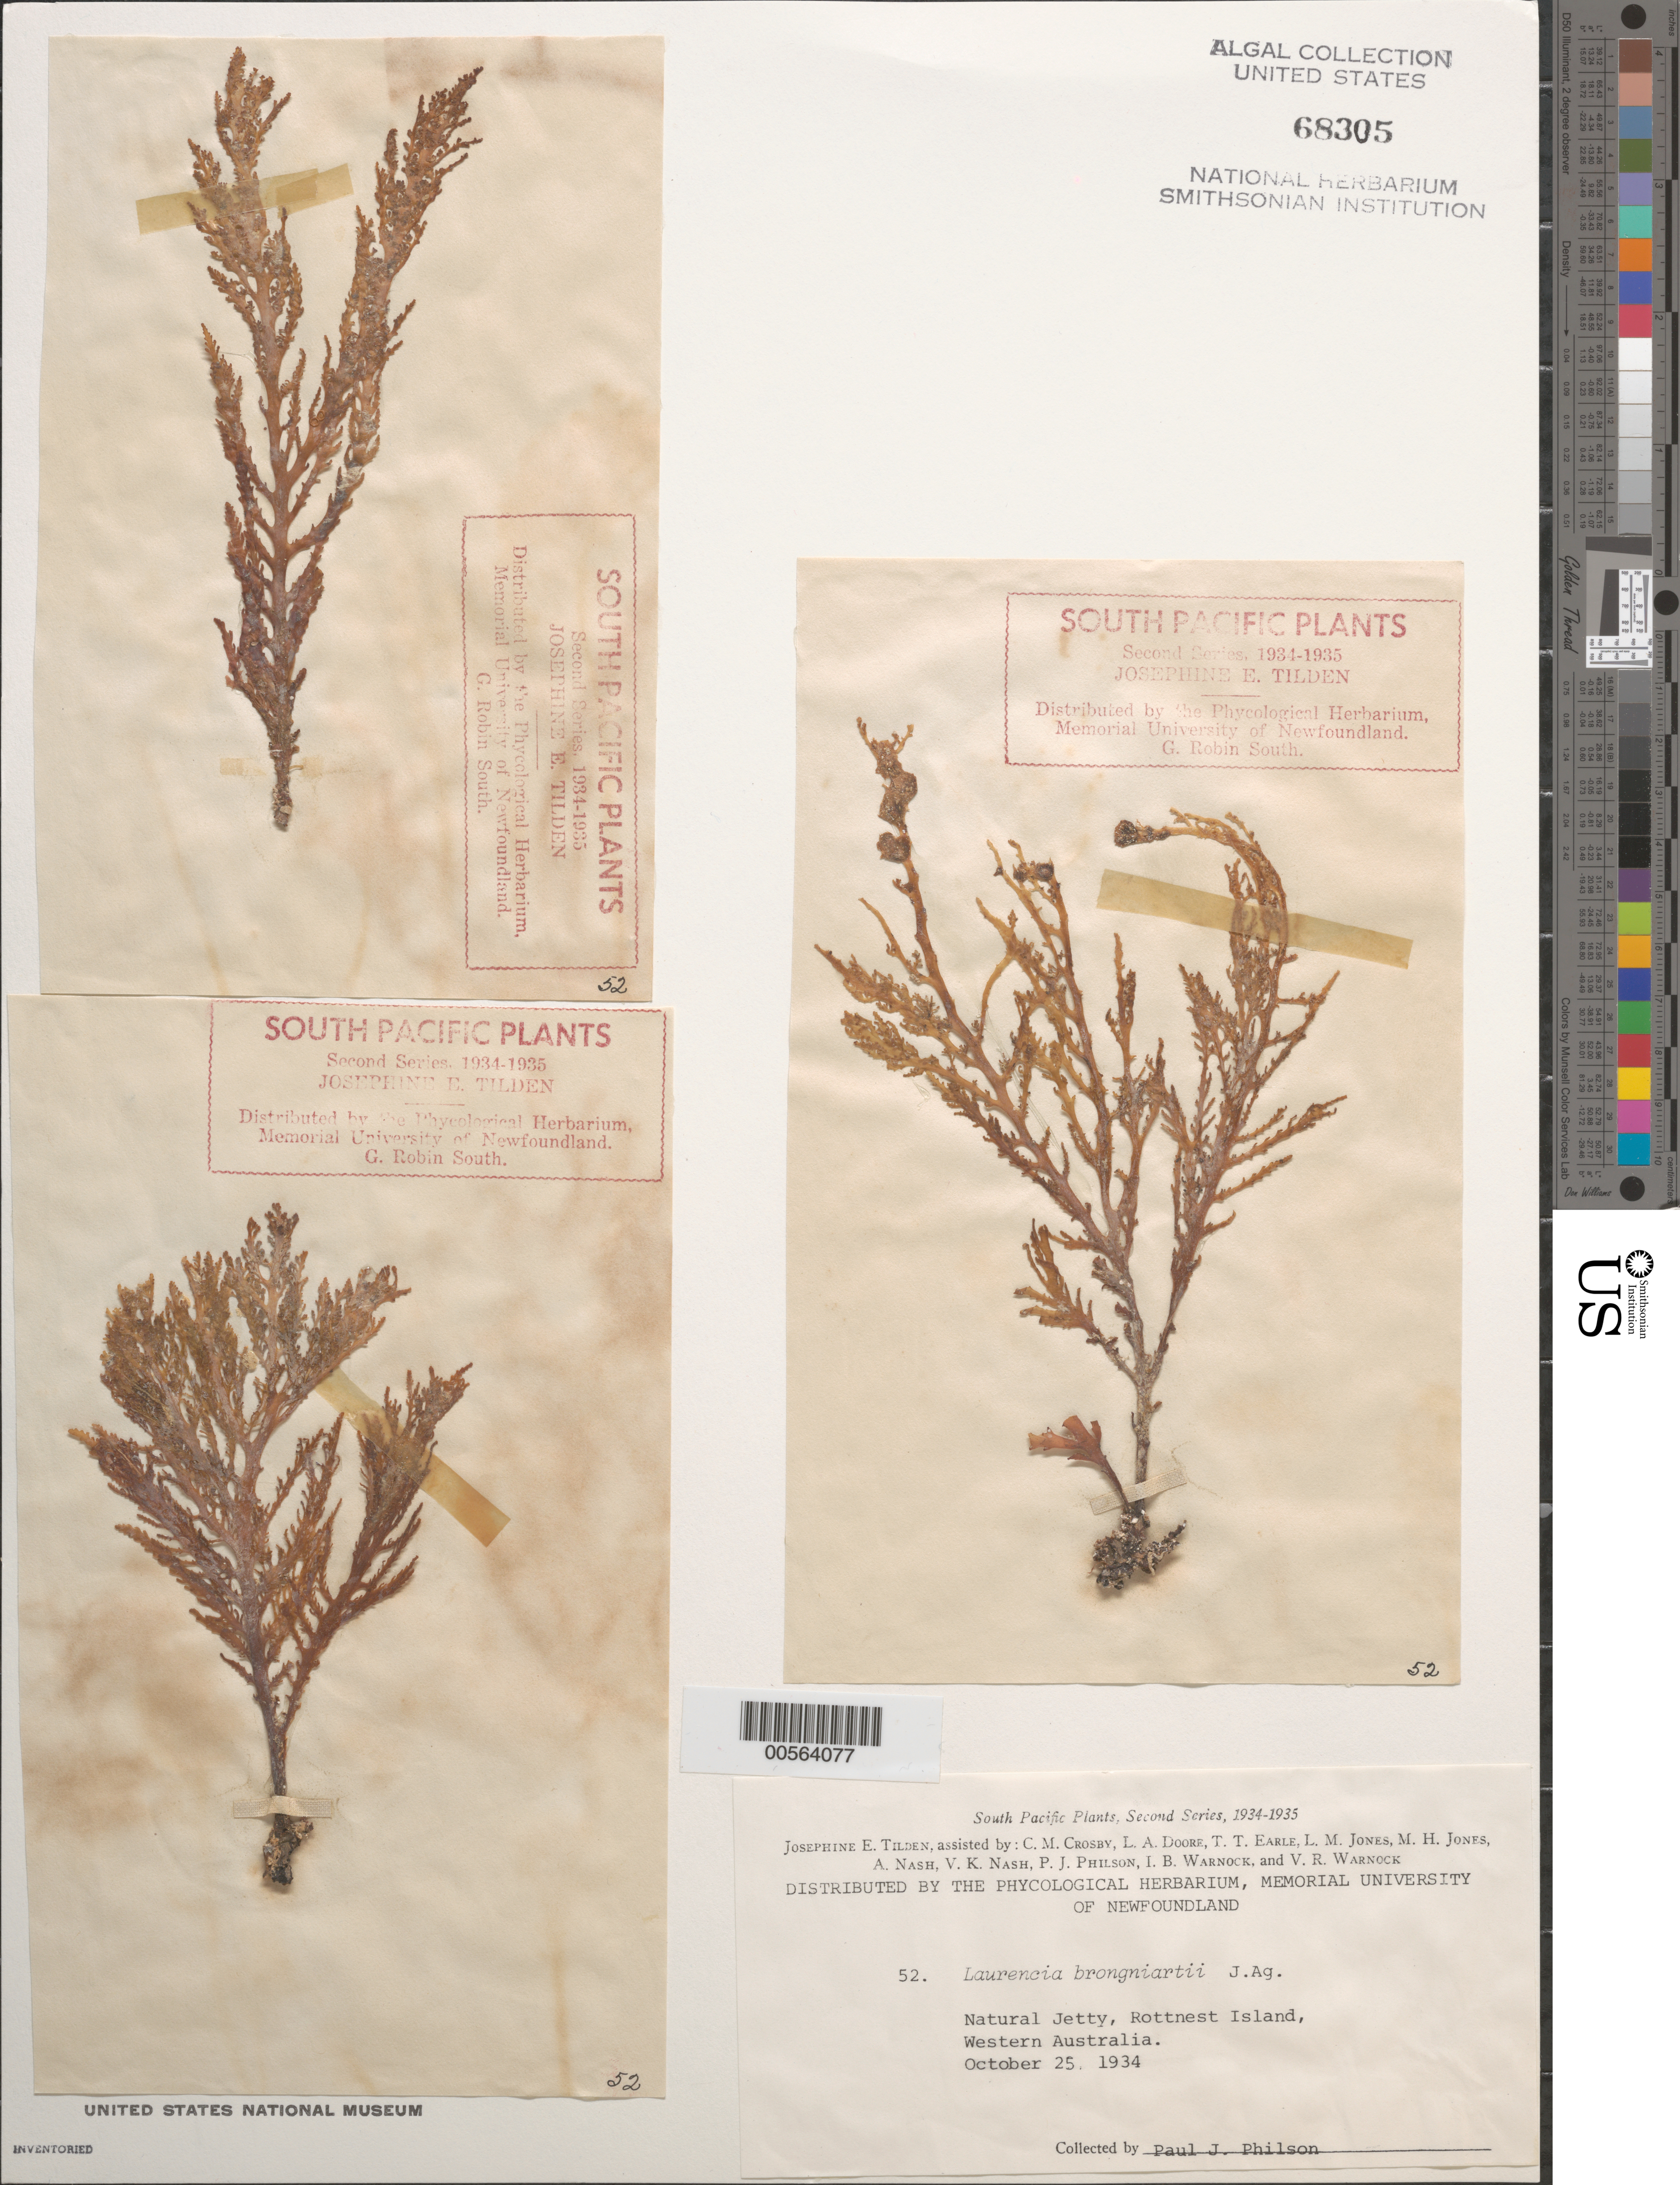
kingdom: Plantae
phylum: Rhodophyta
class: Florideophyceae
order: Ceramiales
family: Rhodomelaceae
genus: Laurencia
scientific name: Laurencia brongniartii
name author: J. Agardh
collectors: P. Philson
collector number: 52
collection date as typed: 25 Oct 1934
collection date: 1934-10-25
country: Australia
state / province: Western Australia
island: Rottnest Island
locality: Natural Jetty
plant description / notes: Tilden, South Pacific Plants, Second Series, 1934-1935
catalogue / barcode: US 68305